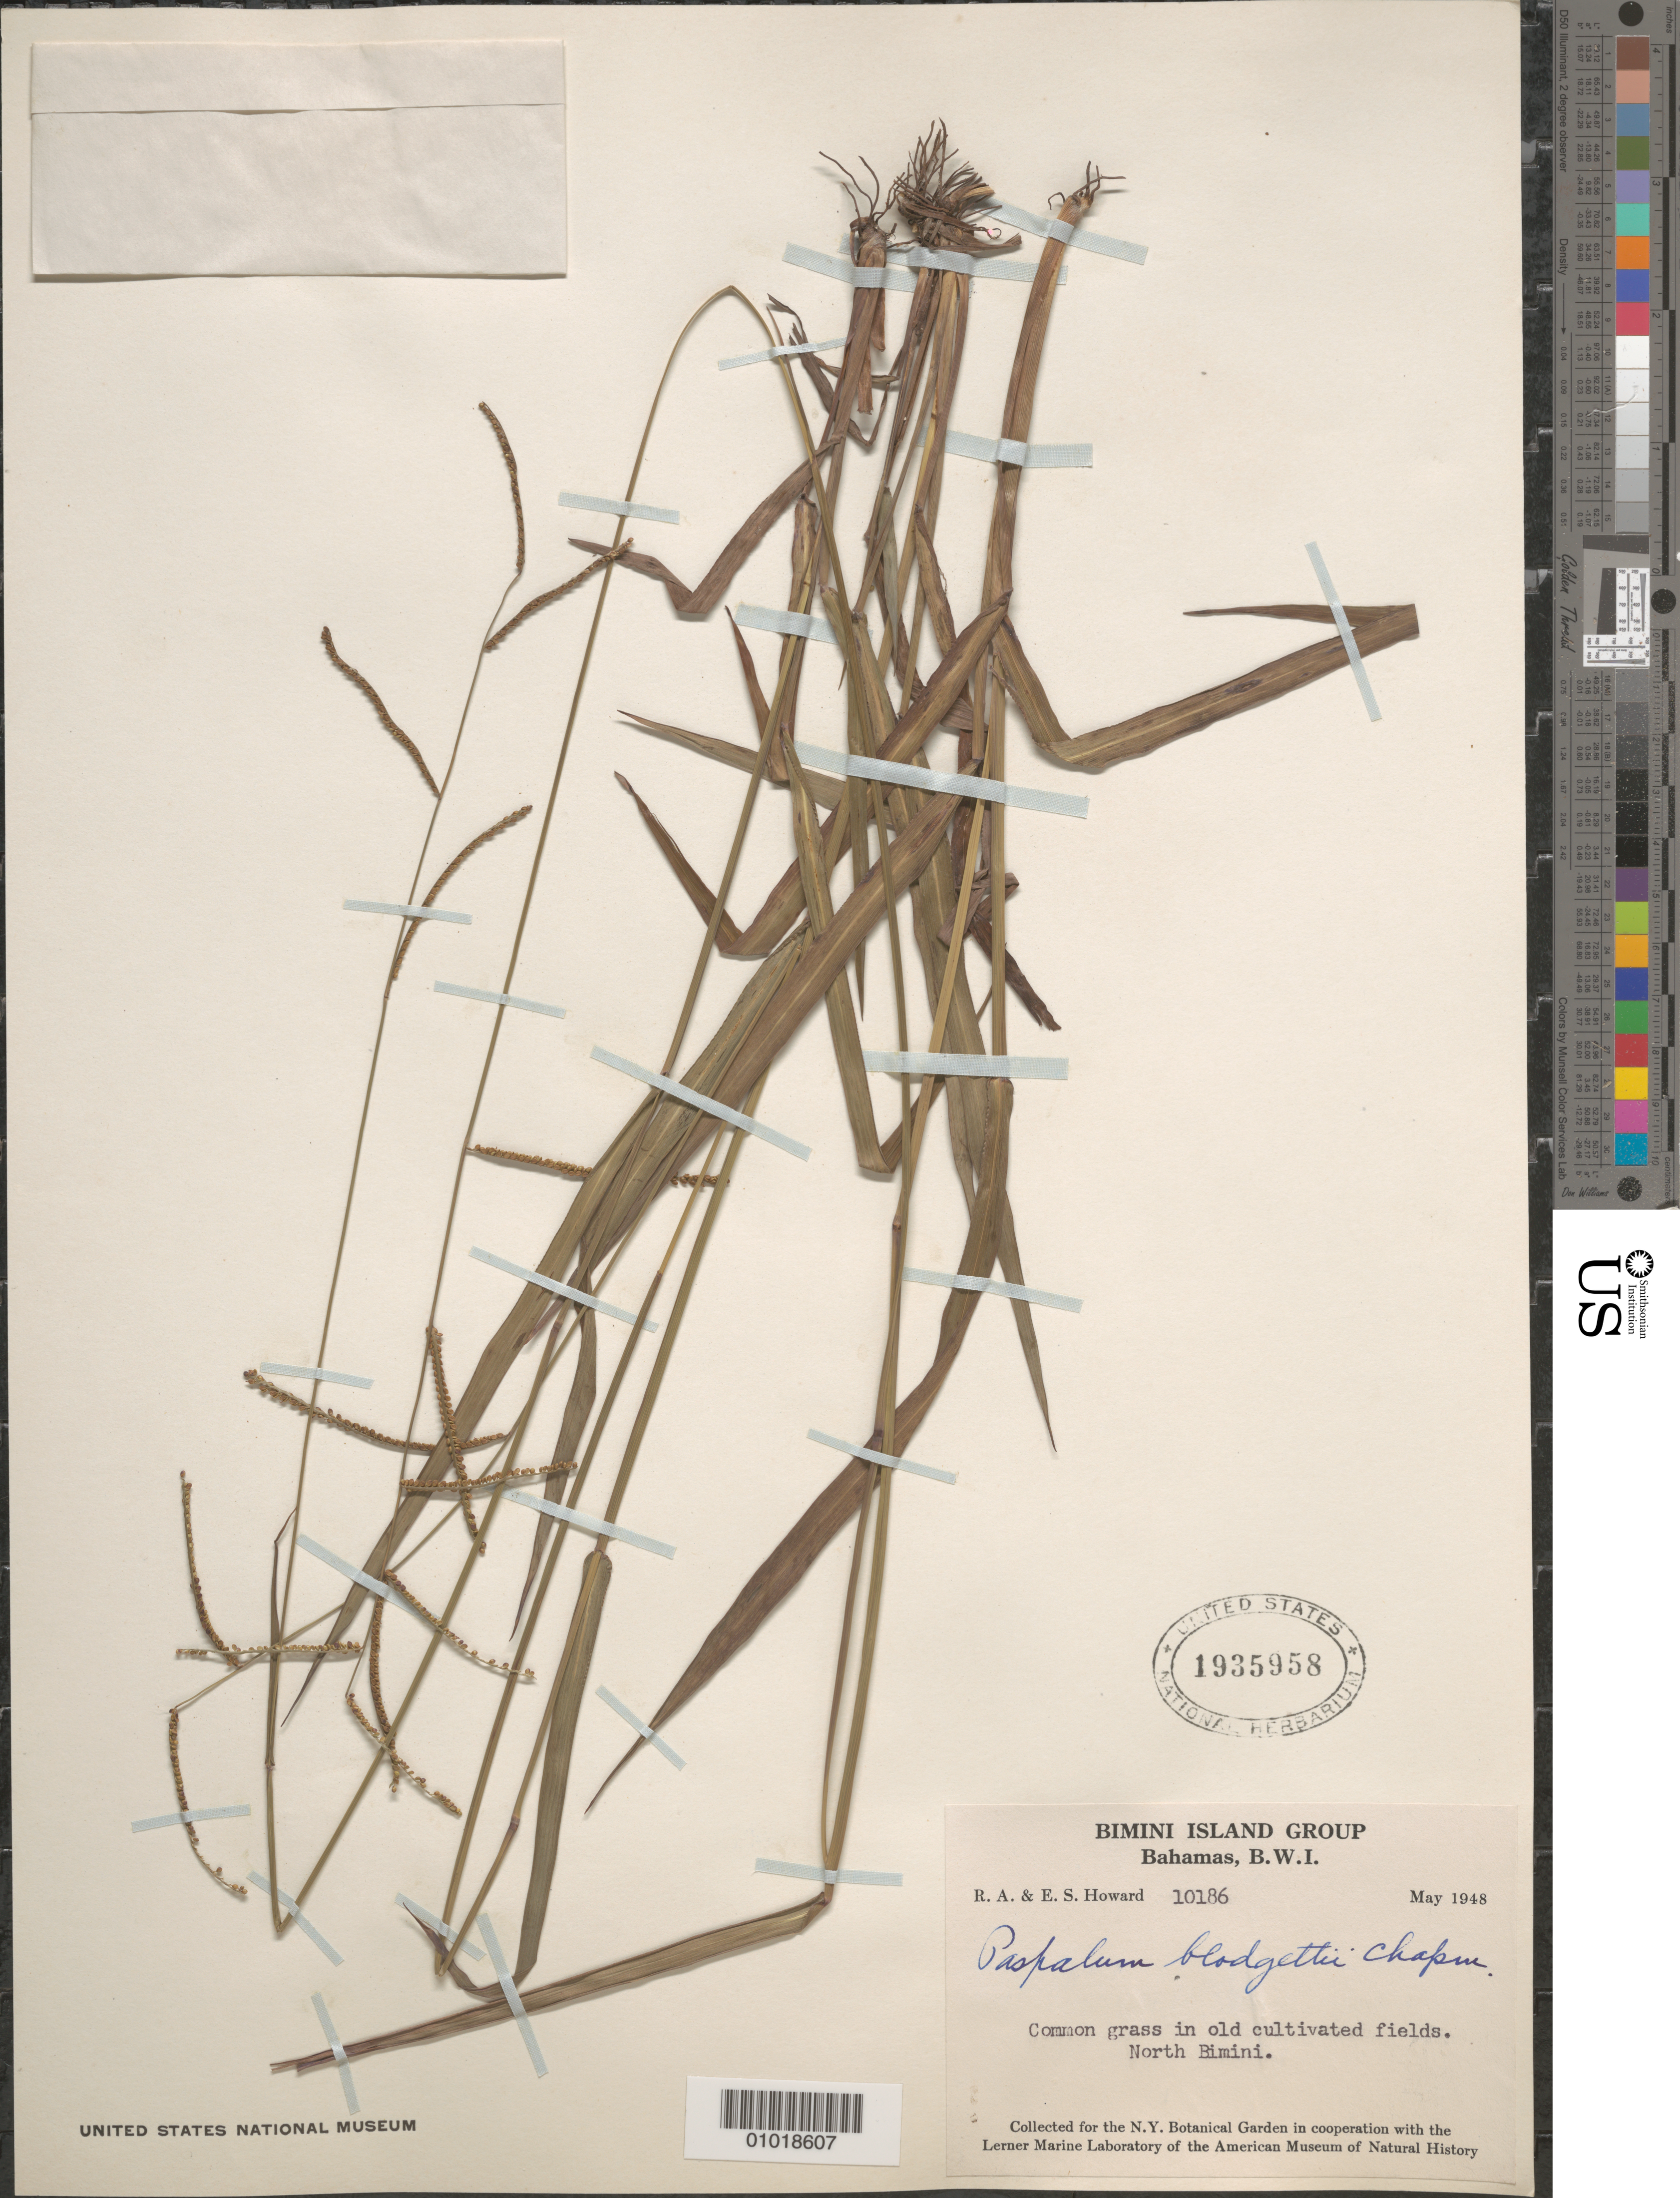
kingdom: Plantae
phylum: Tracheophyta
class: Liliopsida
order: Poales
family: Poaceae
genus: Paspalum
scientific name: Paspalum blodgettii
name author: Chapm.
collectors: R. A. Howard & E. S. Howard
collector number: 10186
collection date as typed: May 1948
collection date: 1948-05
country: Bahamas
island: North Bimini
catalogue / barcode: US 1935958